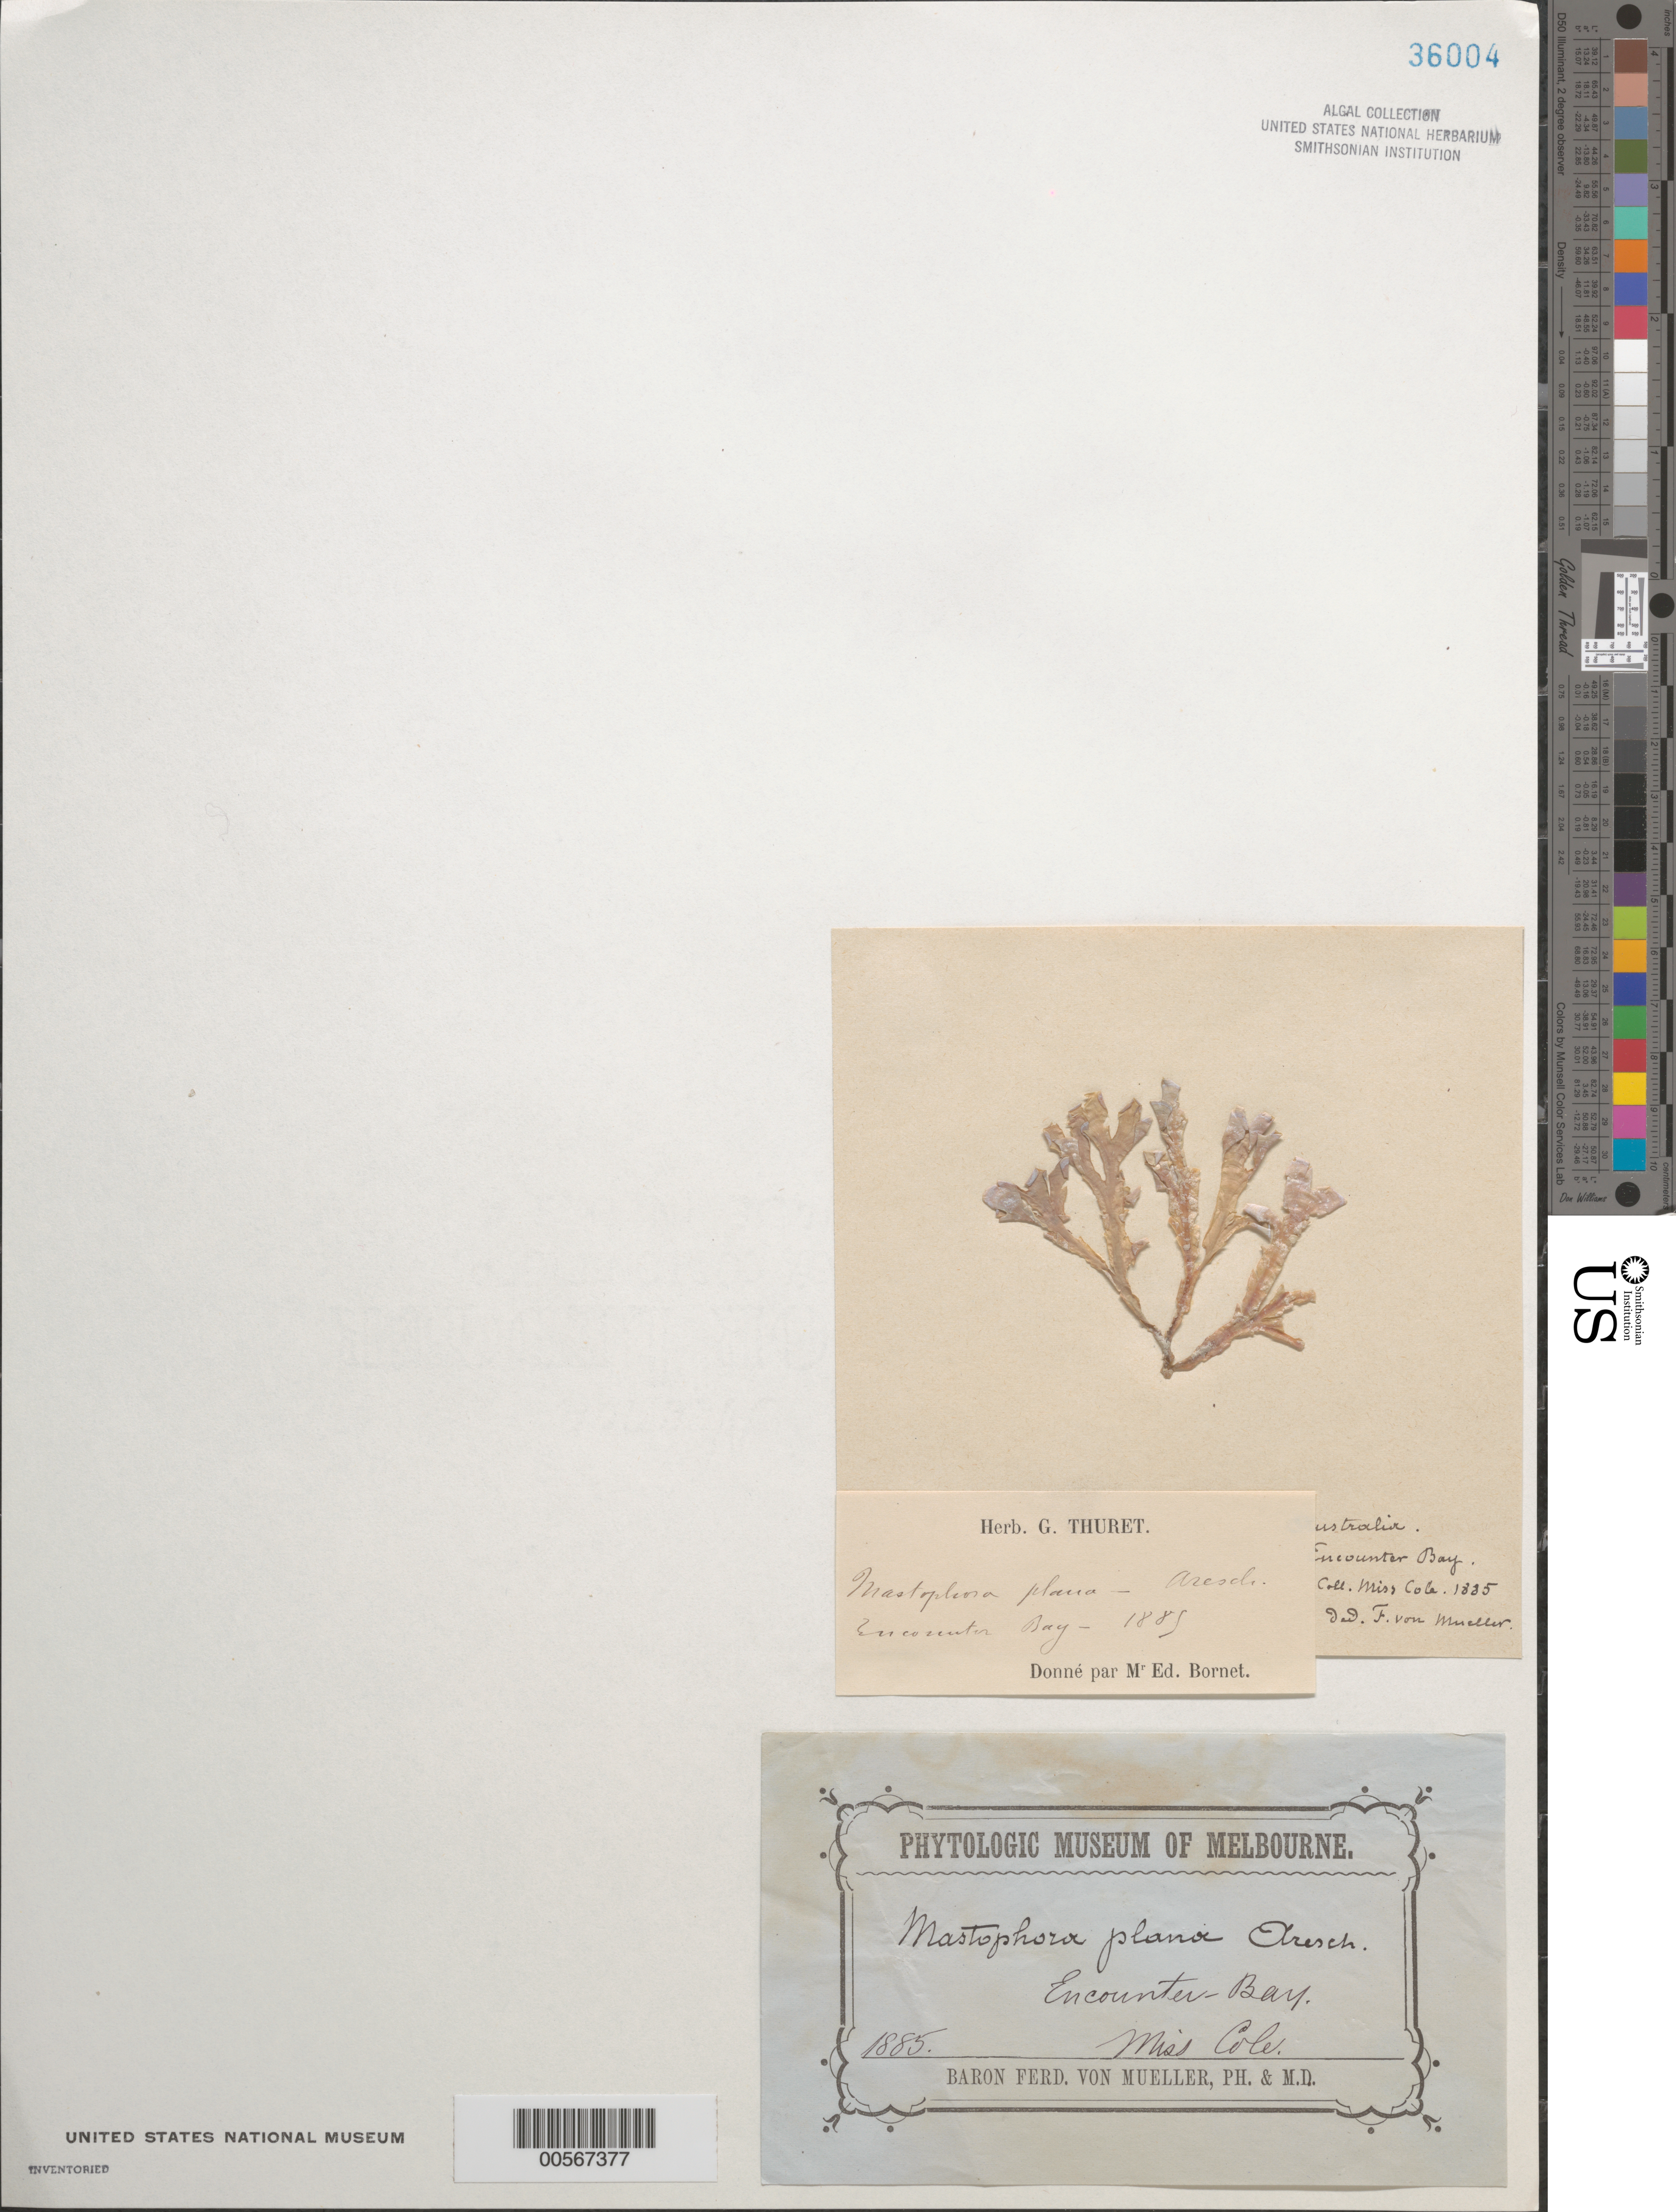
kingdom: Plantae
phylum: Rhodophyta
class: Florideophyceae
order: Corallinales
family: Mastophoraceae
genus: Metamastophora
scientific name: Metamastophora flabellata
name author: (Sonder) Setchell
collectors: Cole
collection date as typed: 1885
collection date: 1885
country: Australia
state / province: South Australia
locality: Encounter bay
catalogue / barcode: US 36004